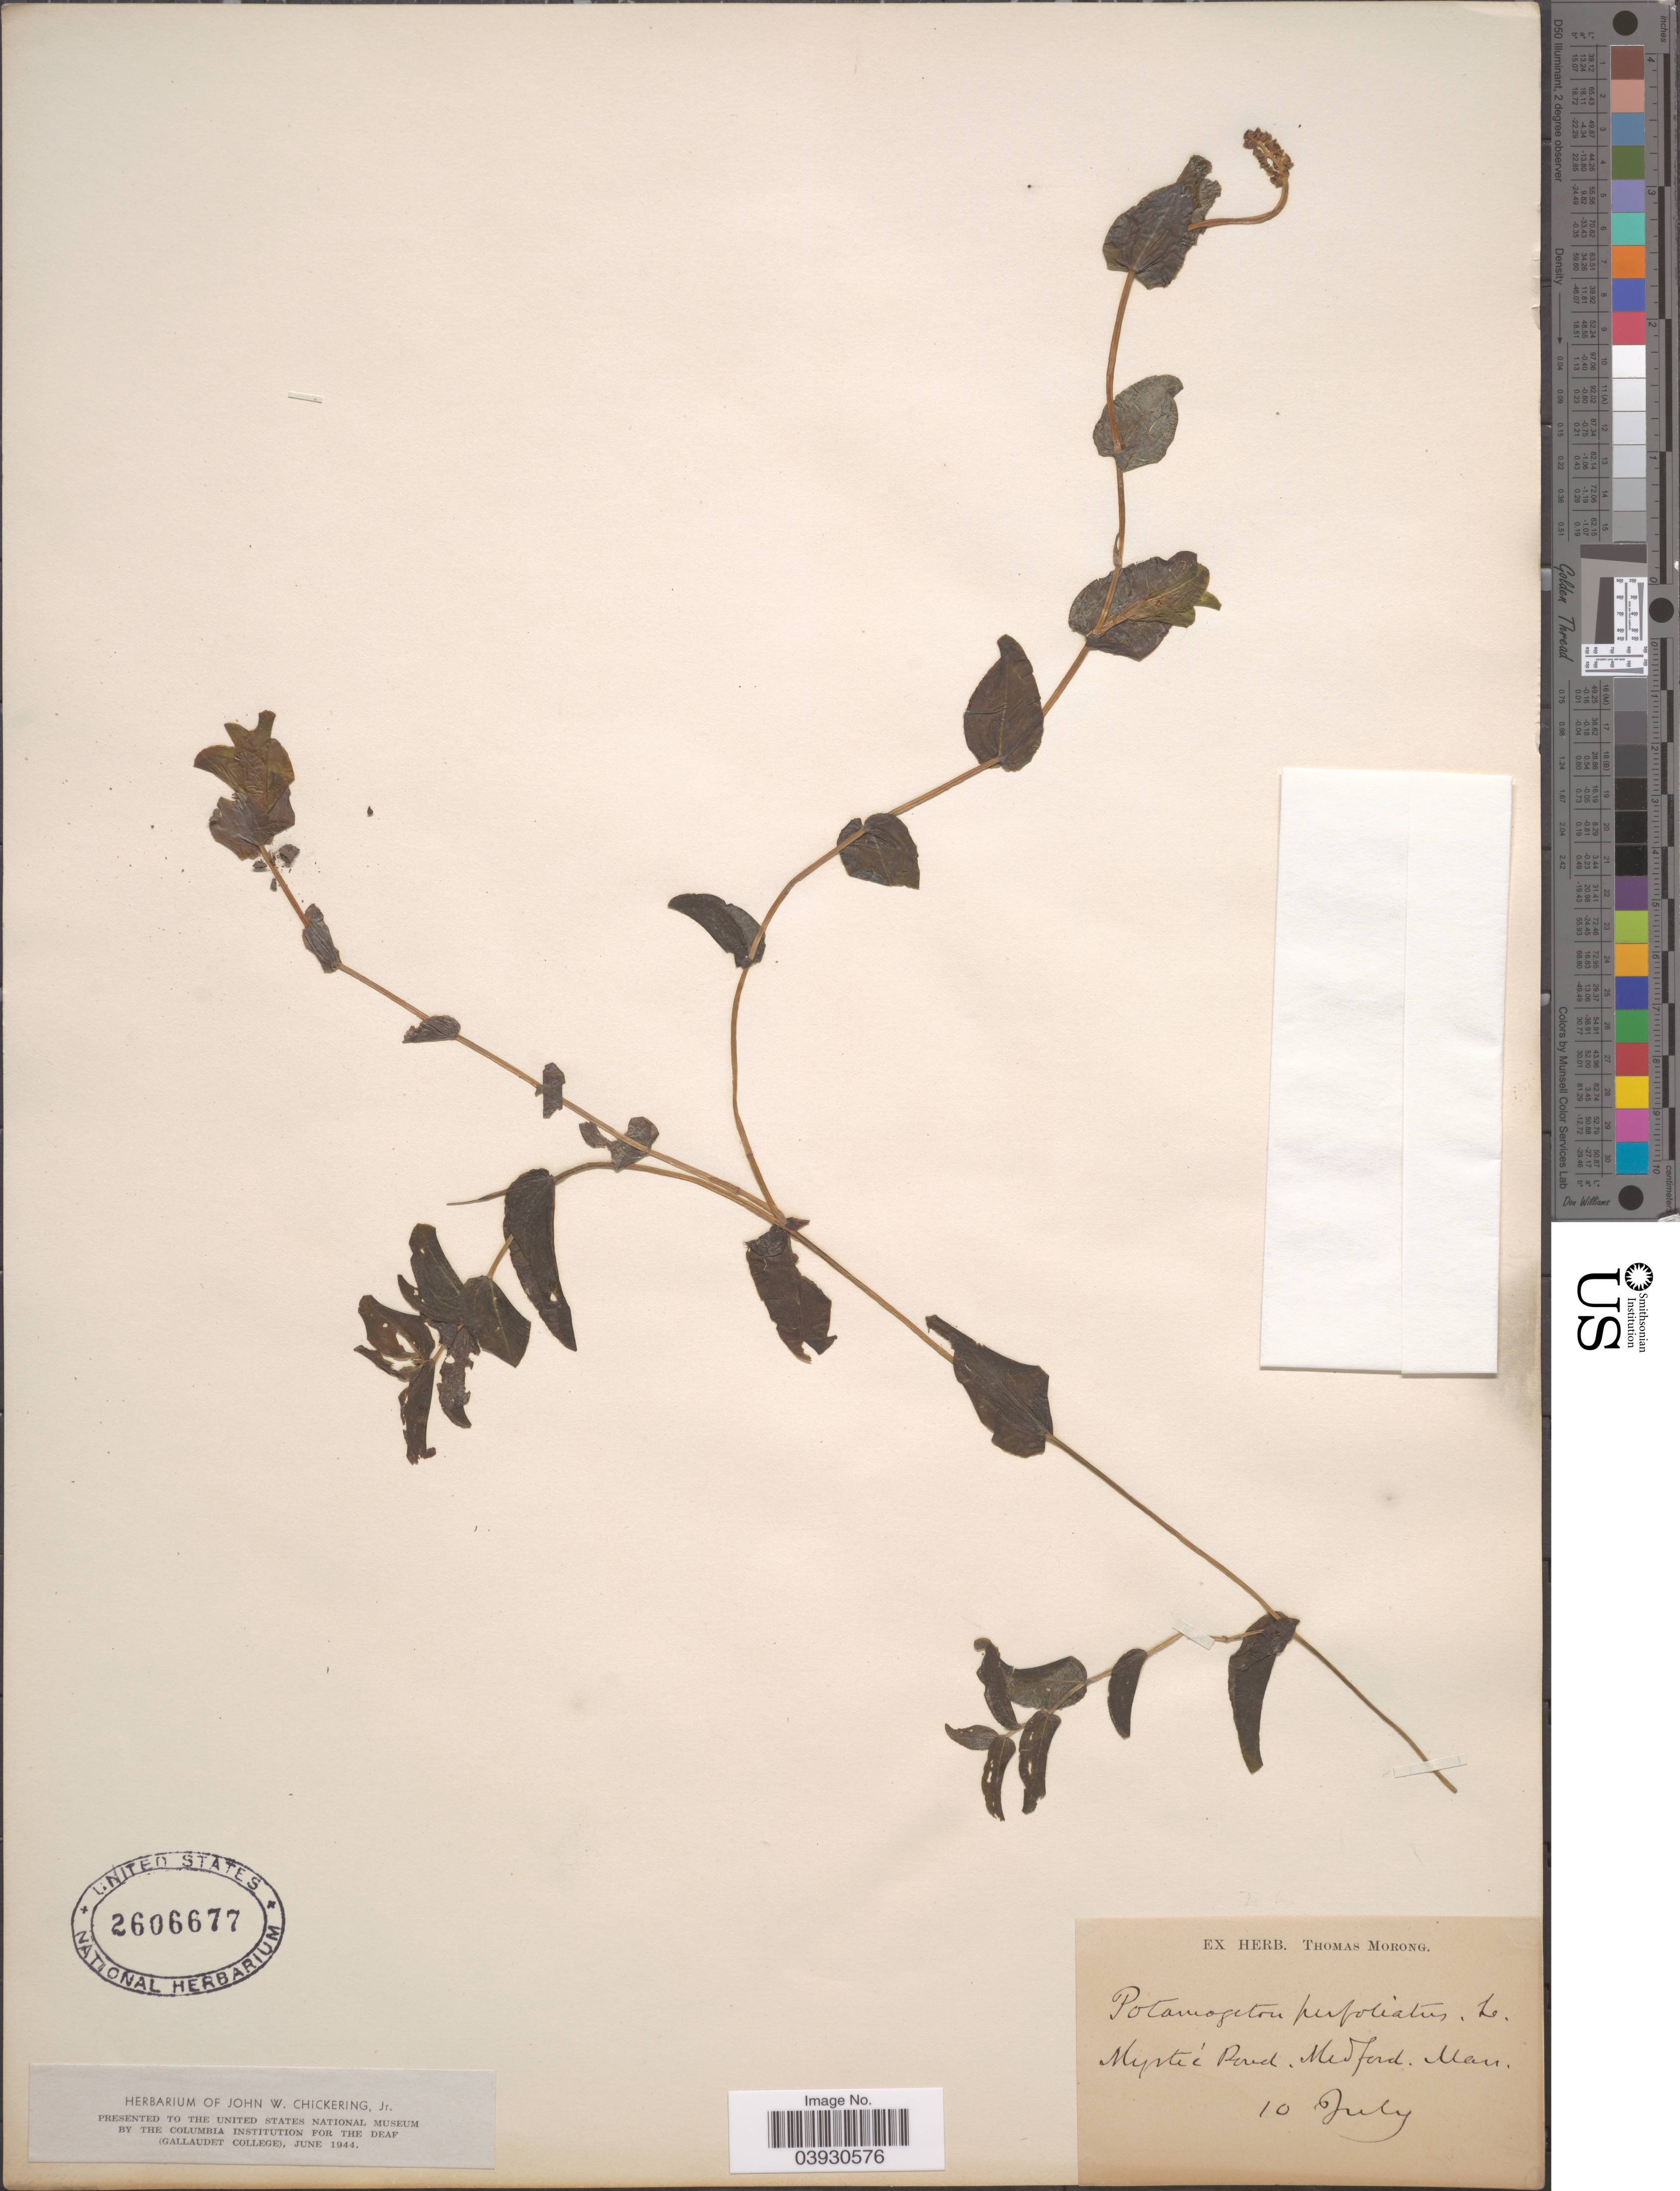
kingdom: Plantae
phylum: Tracheophyta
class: Liliopsida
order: Alismatales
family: Potamogetonaceae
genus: Potamogeton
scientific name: Potamogeton perfoliatus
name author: L.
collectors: ex Herb. T. Morong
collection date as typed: Transcribed d/m/y: /7/10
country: United States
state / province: Massachusetts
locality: Mystic Pond. Medford.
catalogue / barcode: US 2606677